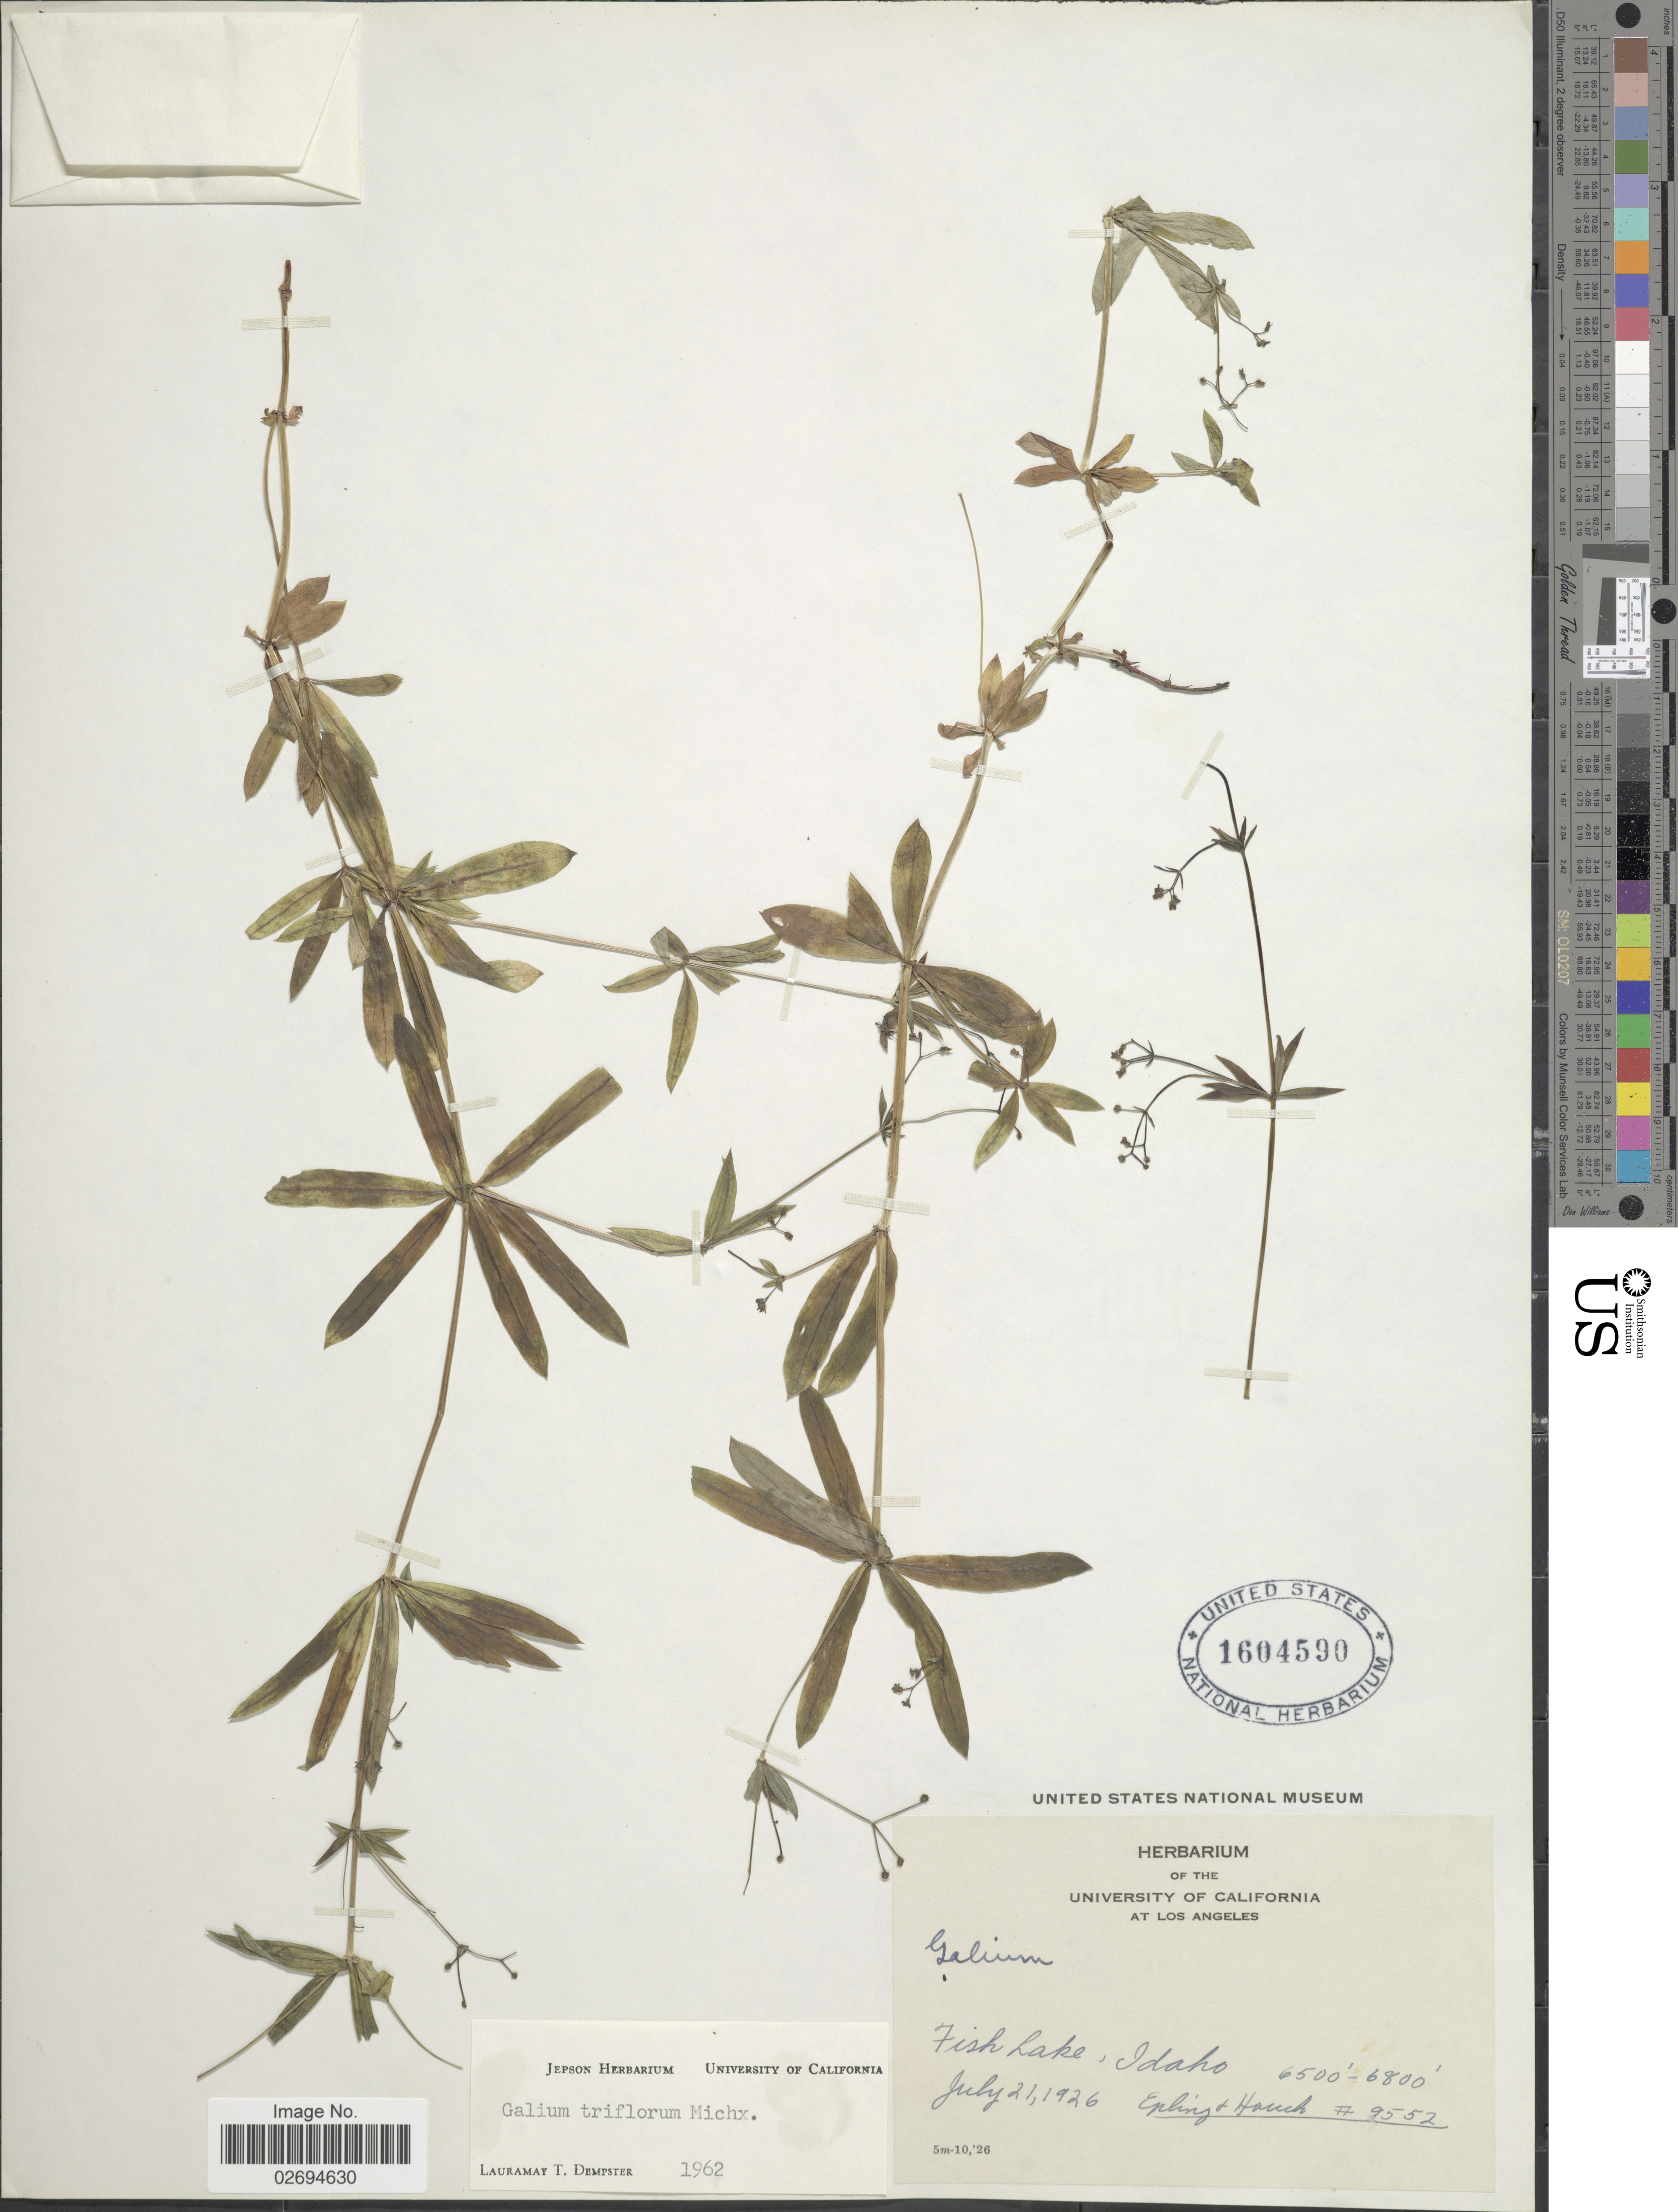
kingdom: Plantae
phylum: Tracheophyta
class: Magnoliopsida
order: Gentianales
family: Rubiaceae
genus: Galium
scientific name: Galium triflorum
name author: Michx.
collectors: -- Epling & -. Hauch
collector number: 9552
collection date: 1926-07-21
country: United States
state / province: Idaho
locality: Fish Lake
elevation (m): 1981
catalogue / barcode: US 1604590